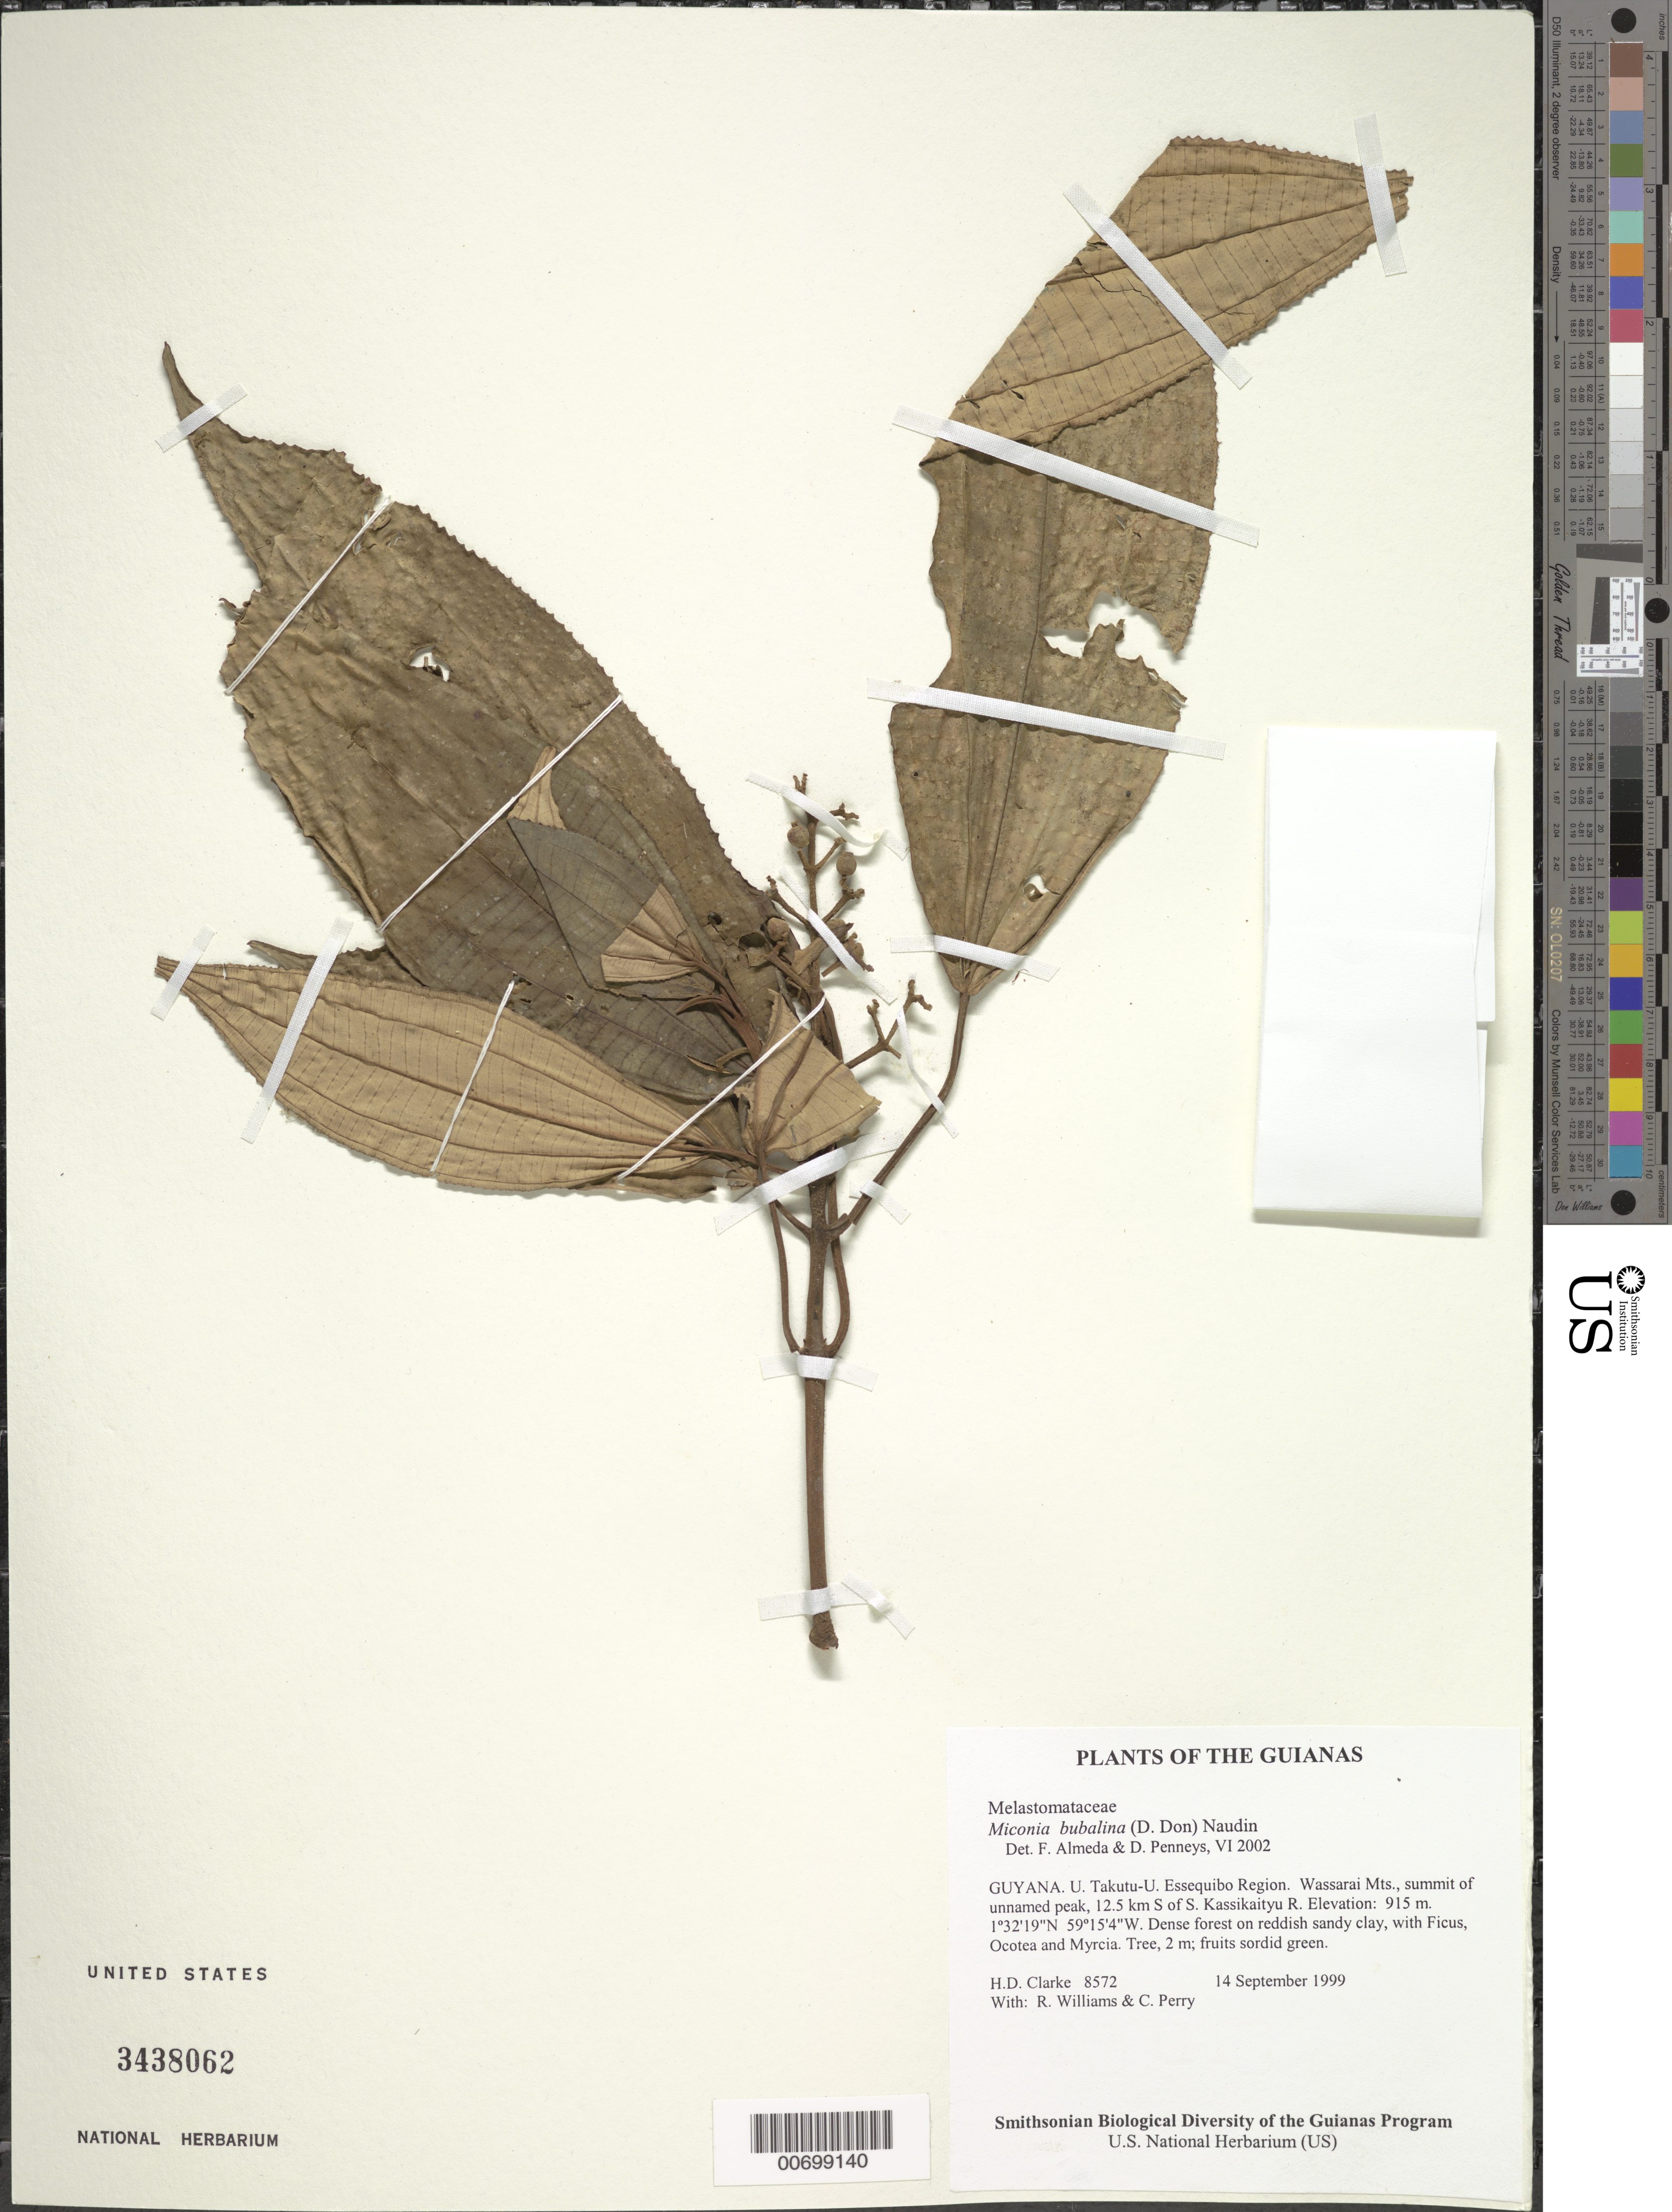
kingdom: Plantae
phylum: Tracheophyta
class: Magnoliopsida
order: Myrtales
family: Melastomataceae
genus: Miconia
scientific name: Miconia bubalina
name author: Naudin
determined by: Almeda, F.; Penneys, D. S.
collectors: H. D. Clarke, R. Williams & C. Perry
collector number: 8572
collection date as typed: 14 September 1999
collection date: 1999-09-14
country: Guyana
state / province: U. Takutu-U. Essequibo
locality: Wassarai Mts., summit of unnamed peak, 12.5 km S of S. Kassikaityu R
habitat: Dense forest on reddish sandy clay, with Ficus, Ocotea and Myrcia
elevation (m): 915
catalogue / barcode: US 3438062